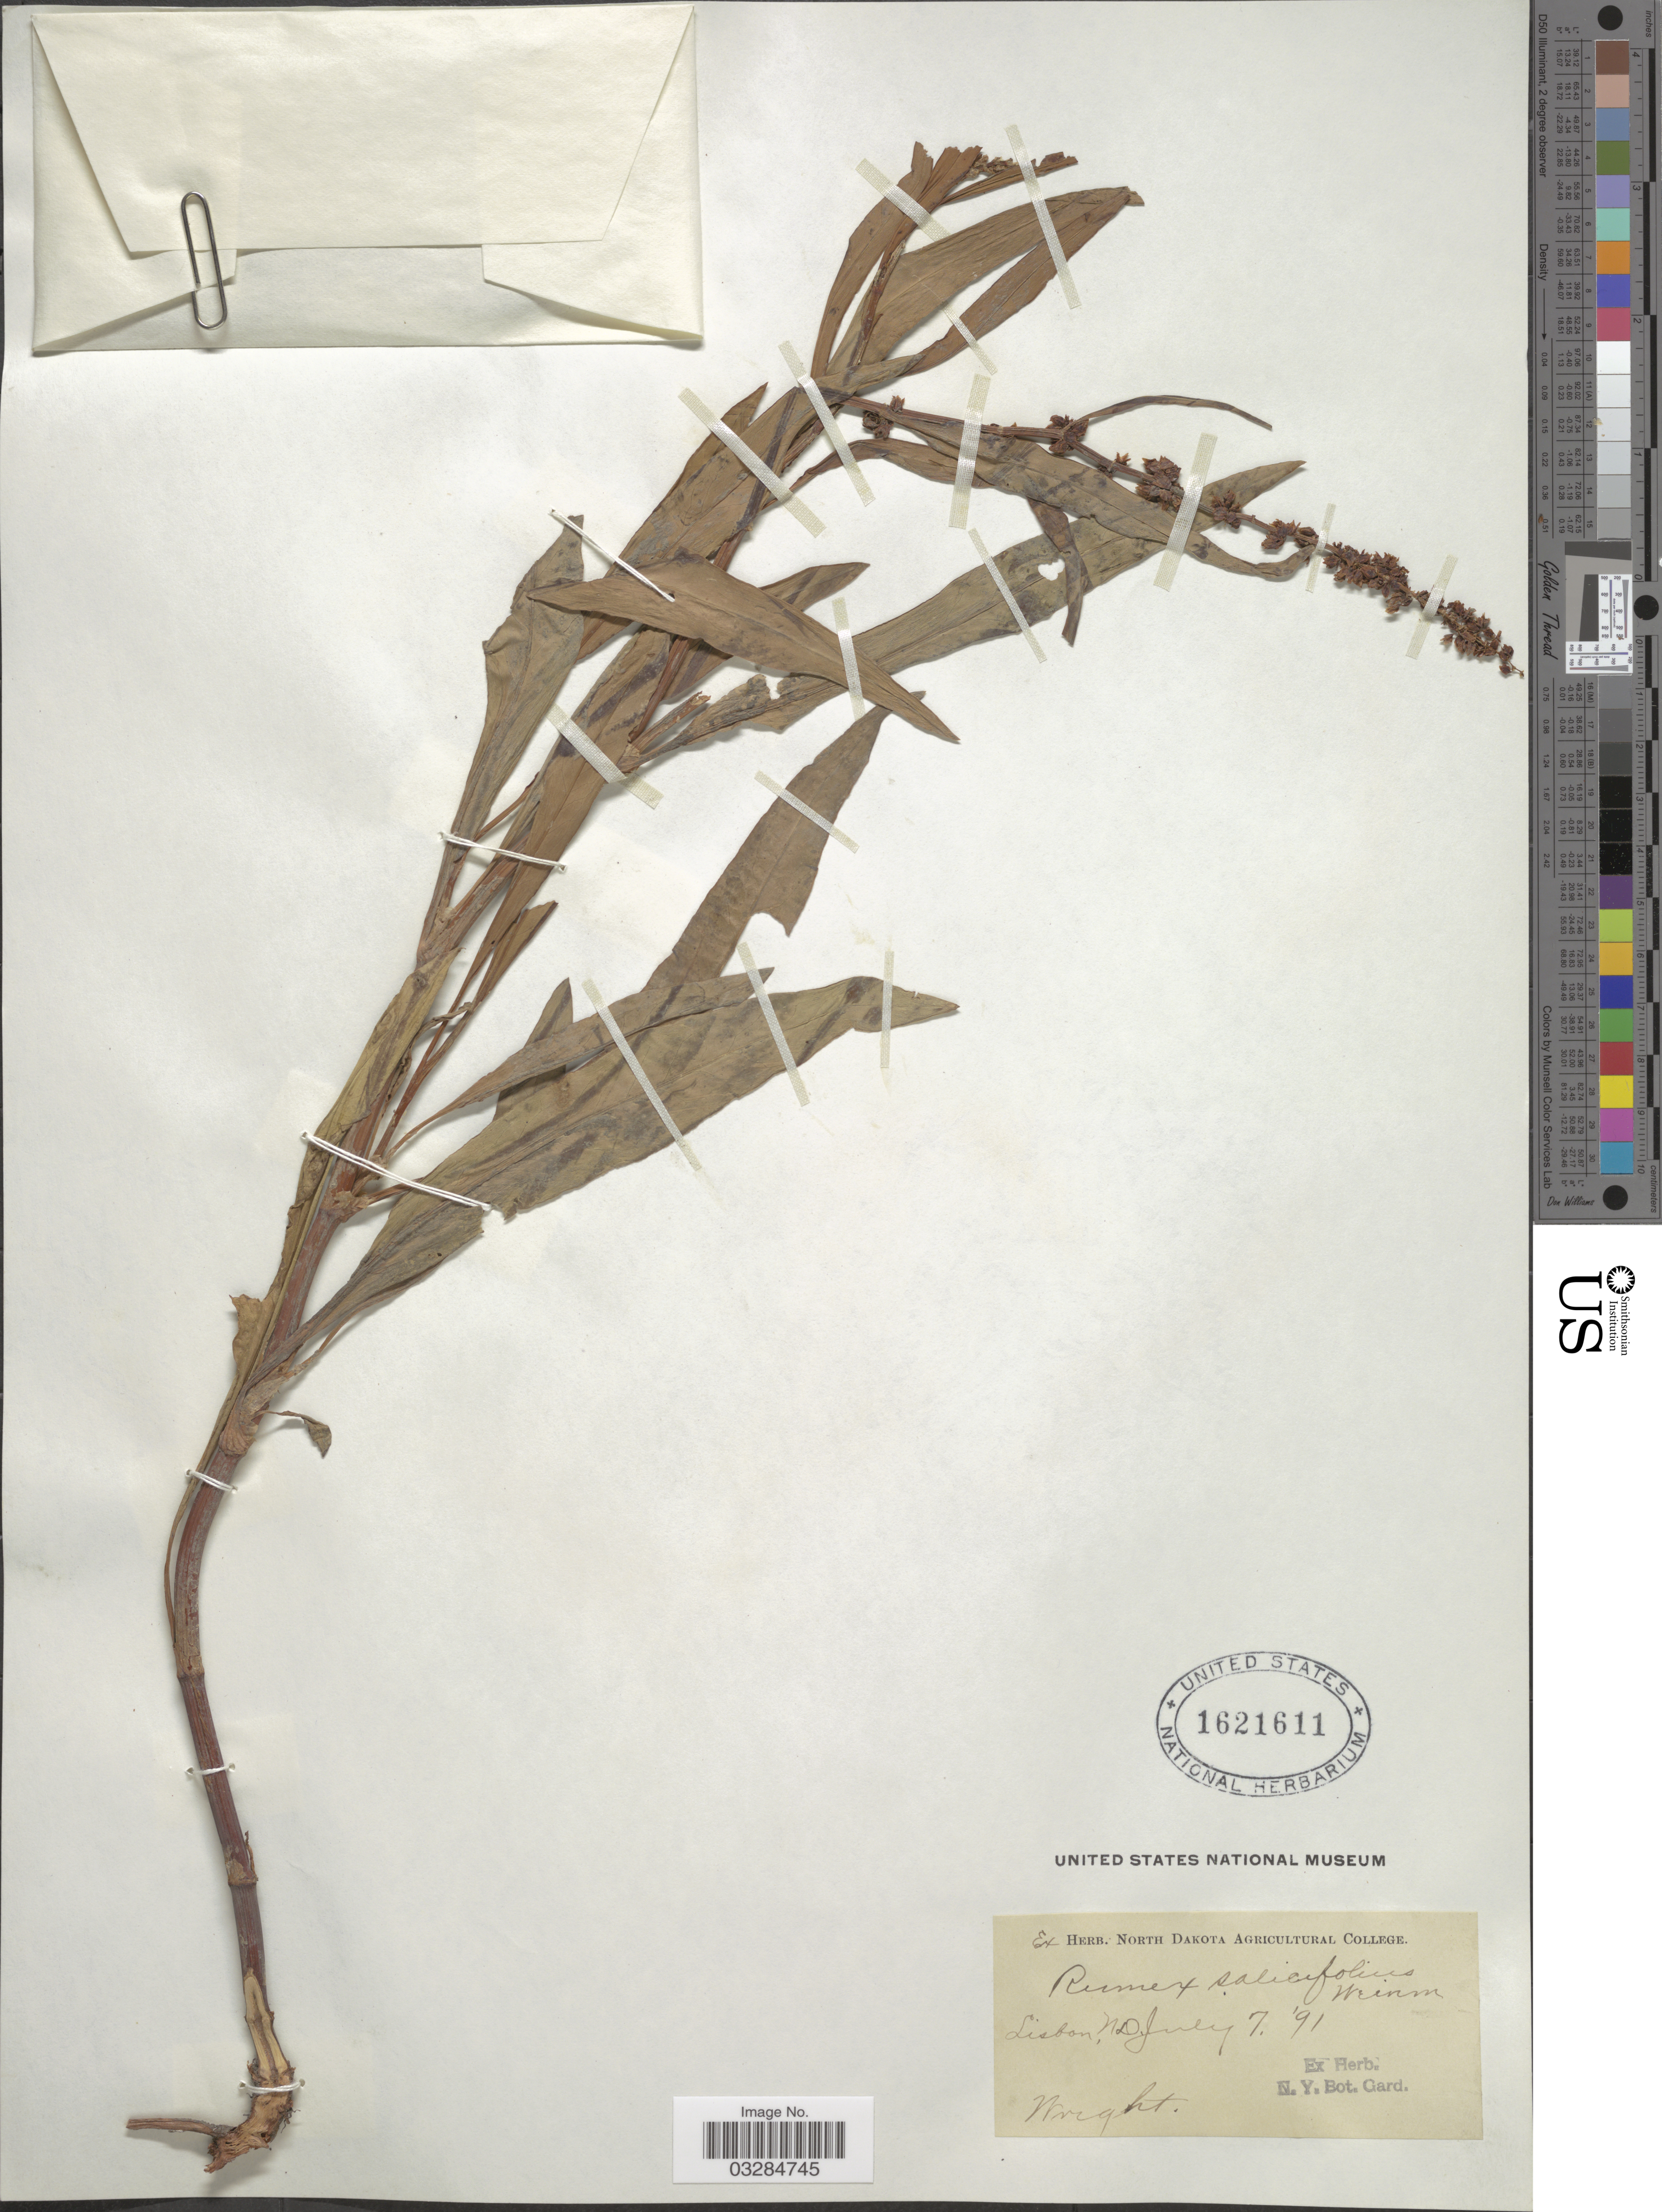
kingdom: Plantae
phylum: Tracheophyta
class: Magnoliopsida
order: Caryophyllales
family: Polygonaceae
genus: Rumex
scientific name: Rumex triangulivalvis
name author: (Danser) Rech. f.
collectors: Wright, --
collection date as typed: Transcribed d/m/y: 7/7/91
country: United States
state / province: North Dakota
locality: Lisbon. ND.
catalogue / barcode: US 1621611